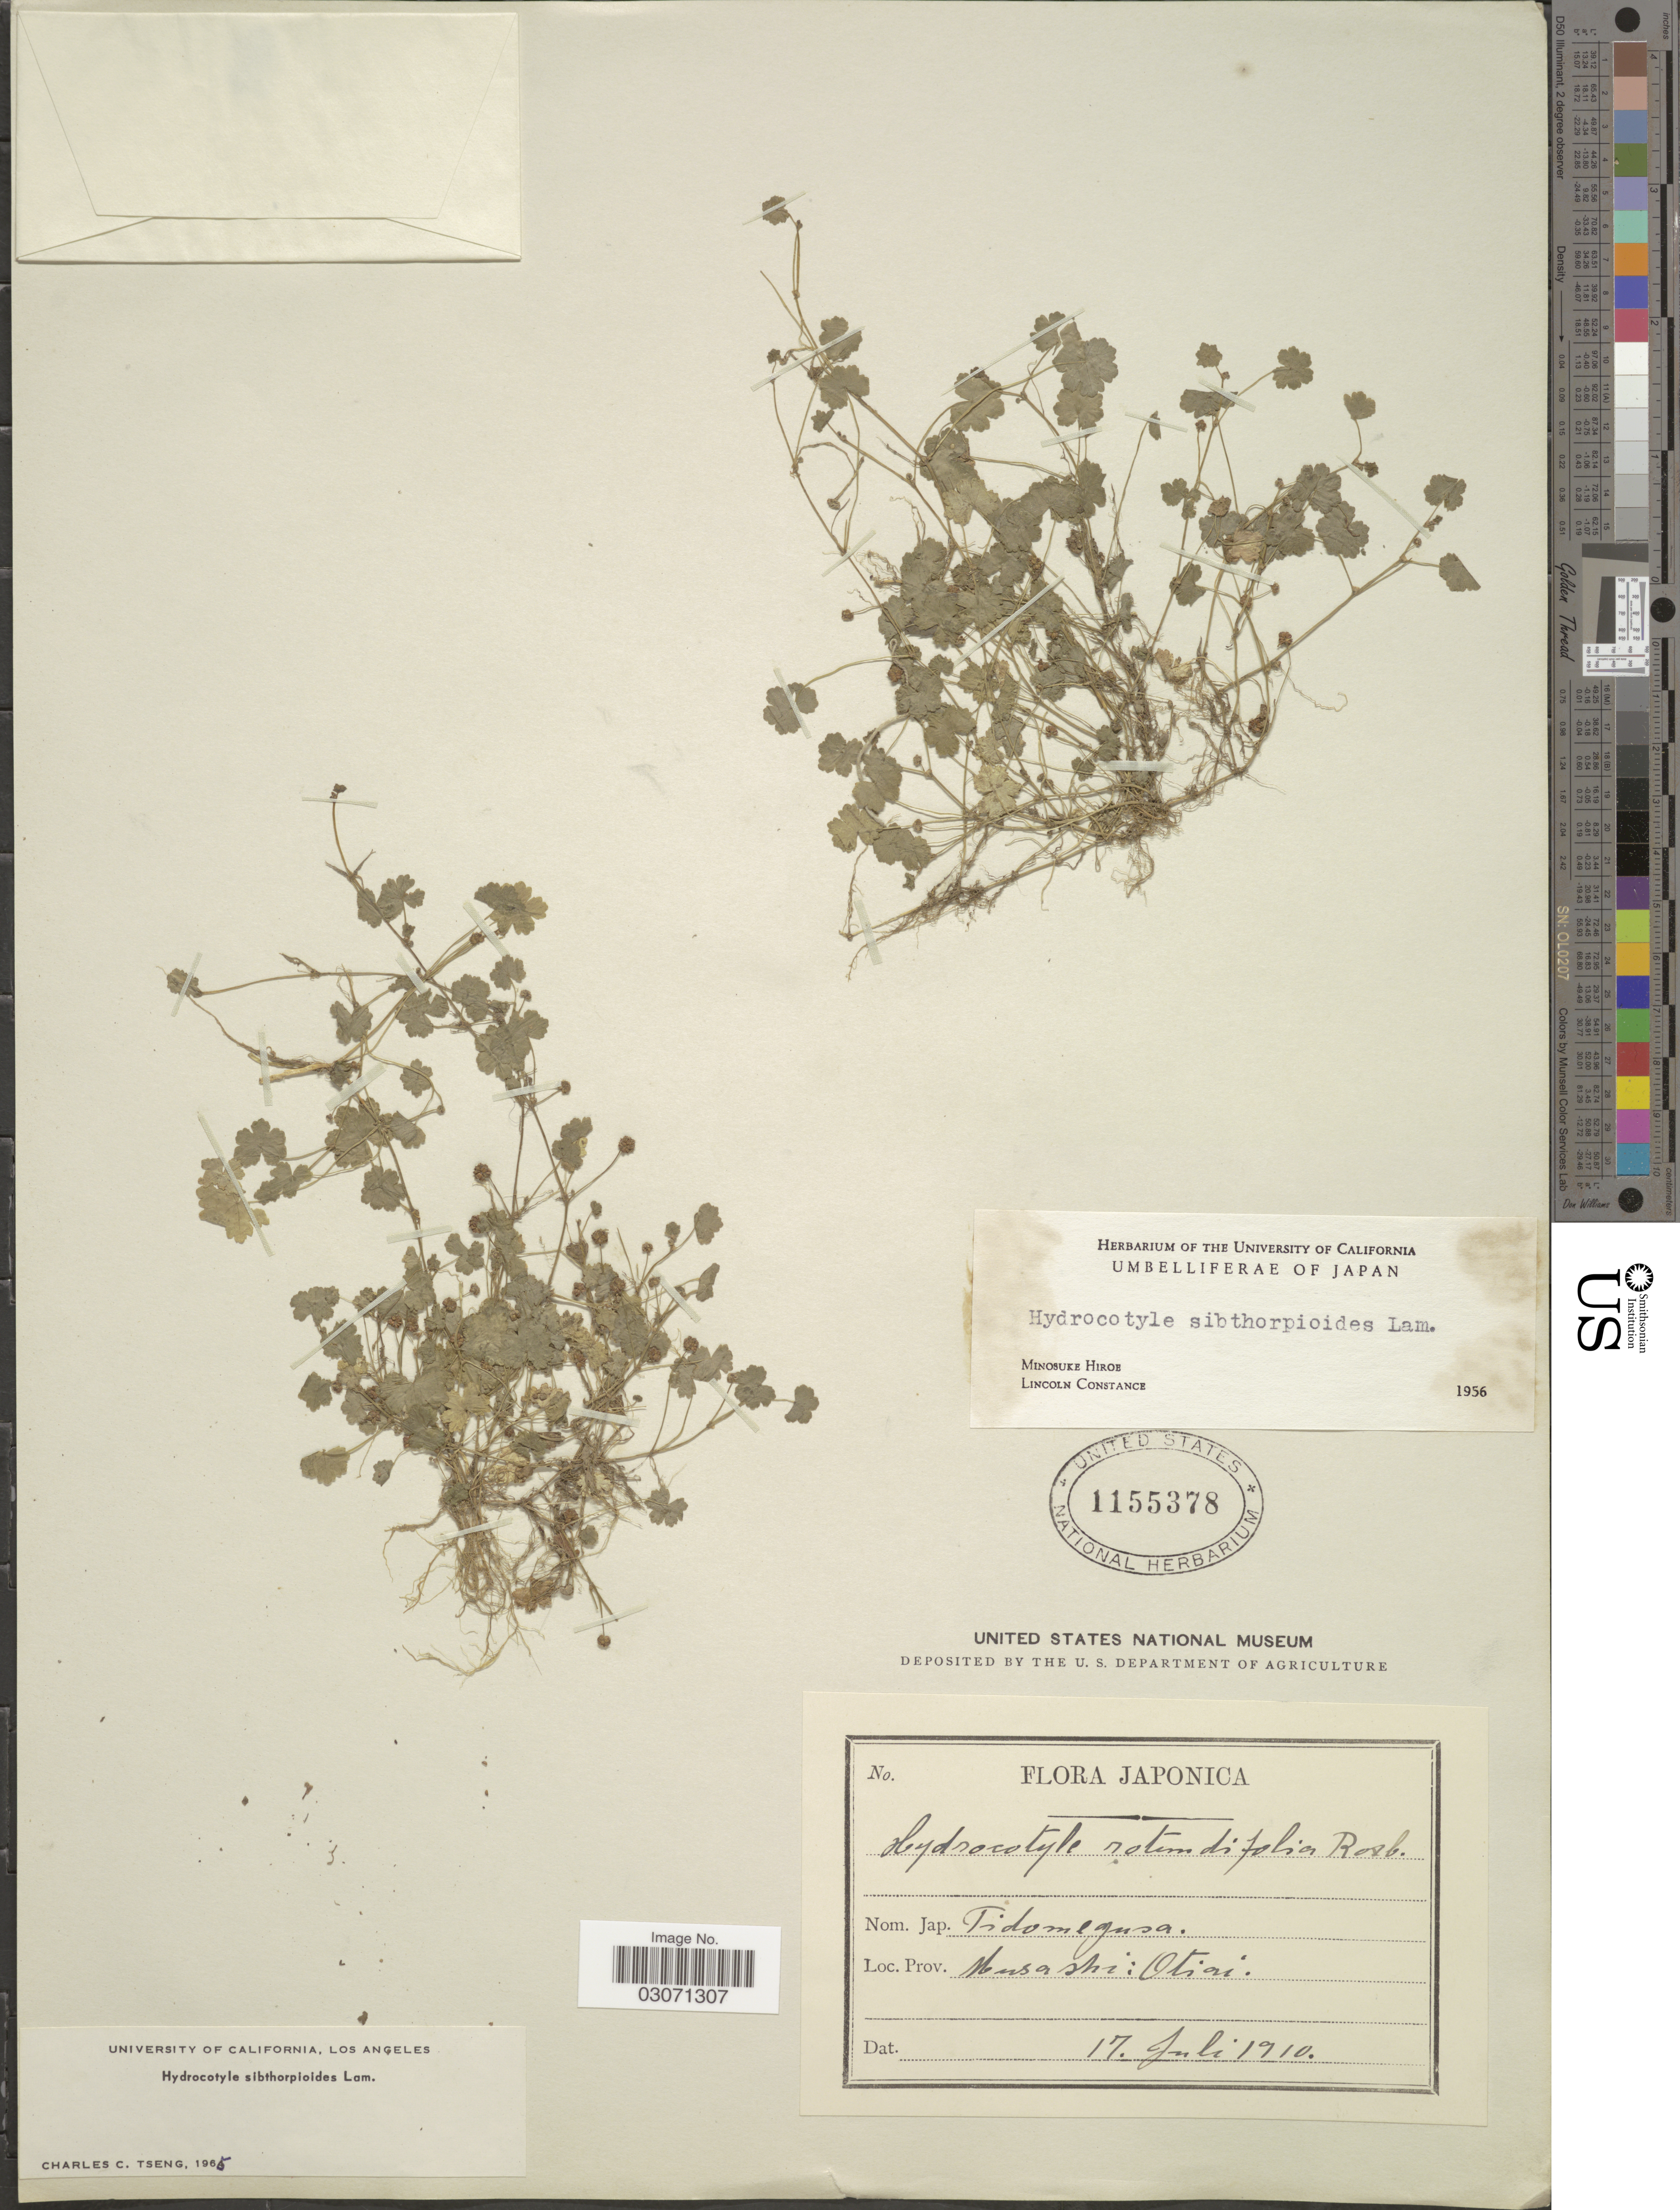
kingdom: Plantae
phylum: Tracheophyta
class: Magnoliopsida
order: Apiales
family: Araliaceae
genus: Hydrocotyle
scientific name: Hydrocotyle sibthorpioides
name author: Lam.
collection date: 1910-07-17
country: Japan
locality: Prov. Musashi: Otiai.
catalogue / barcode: US 1155378